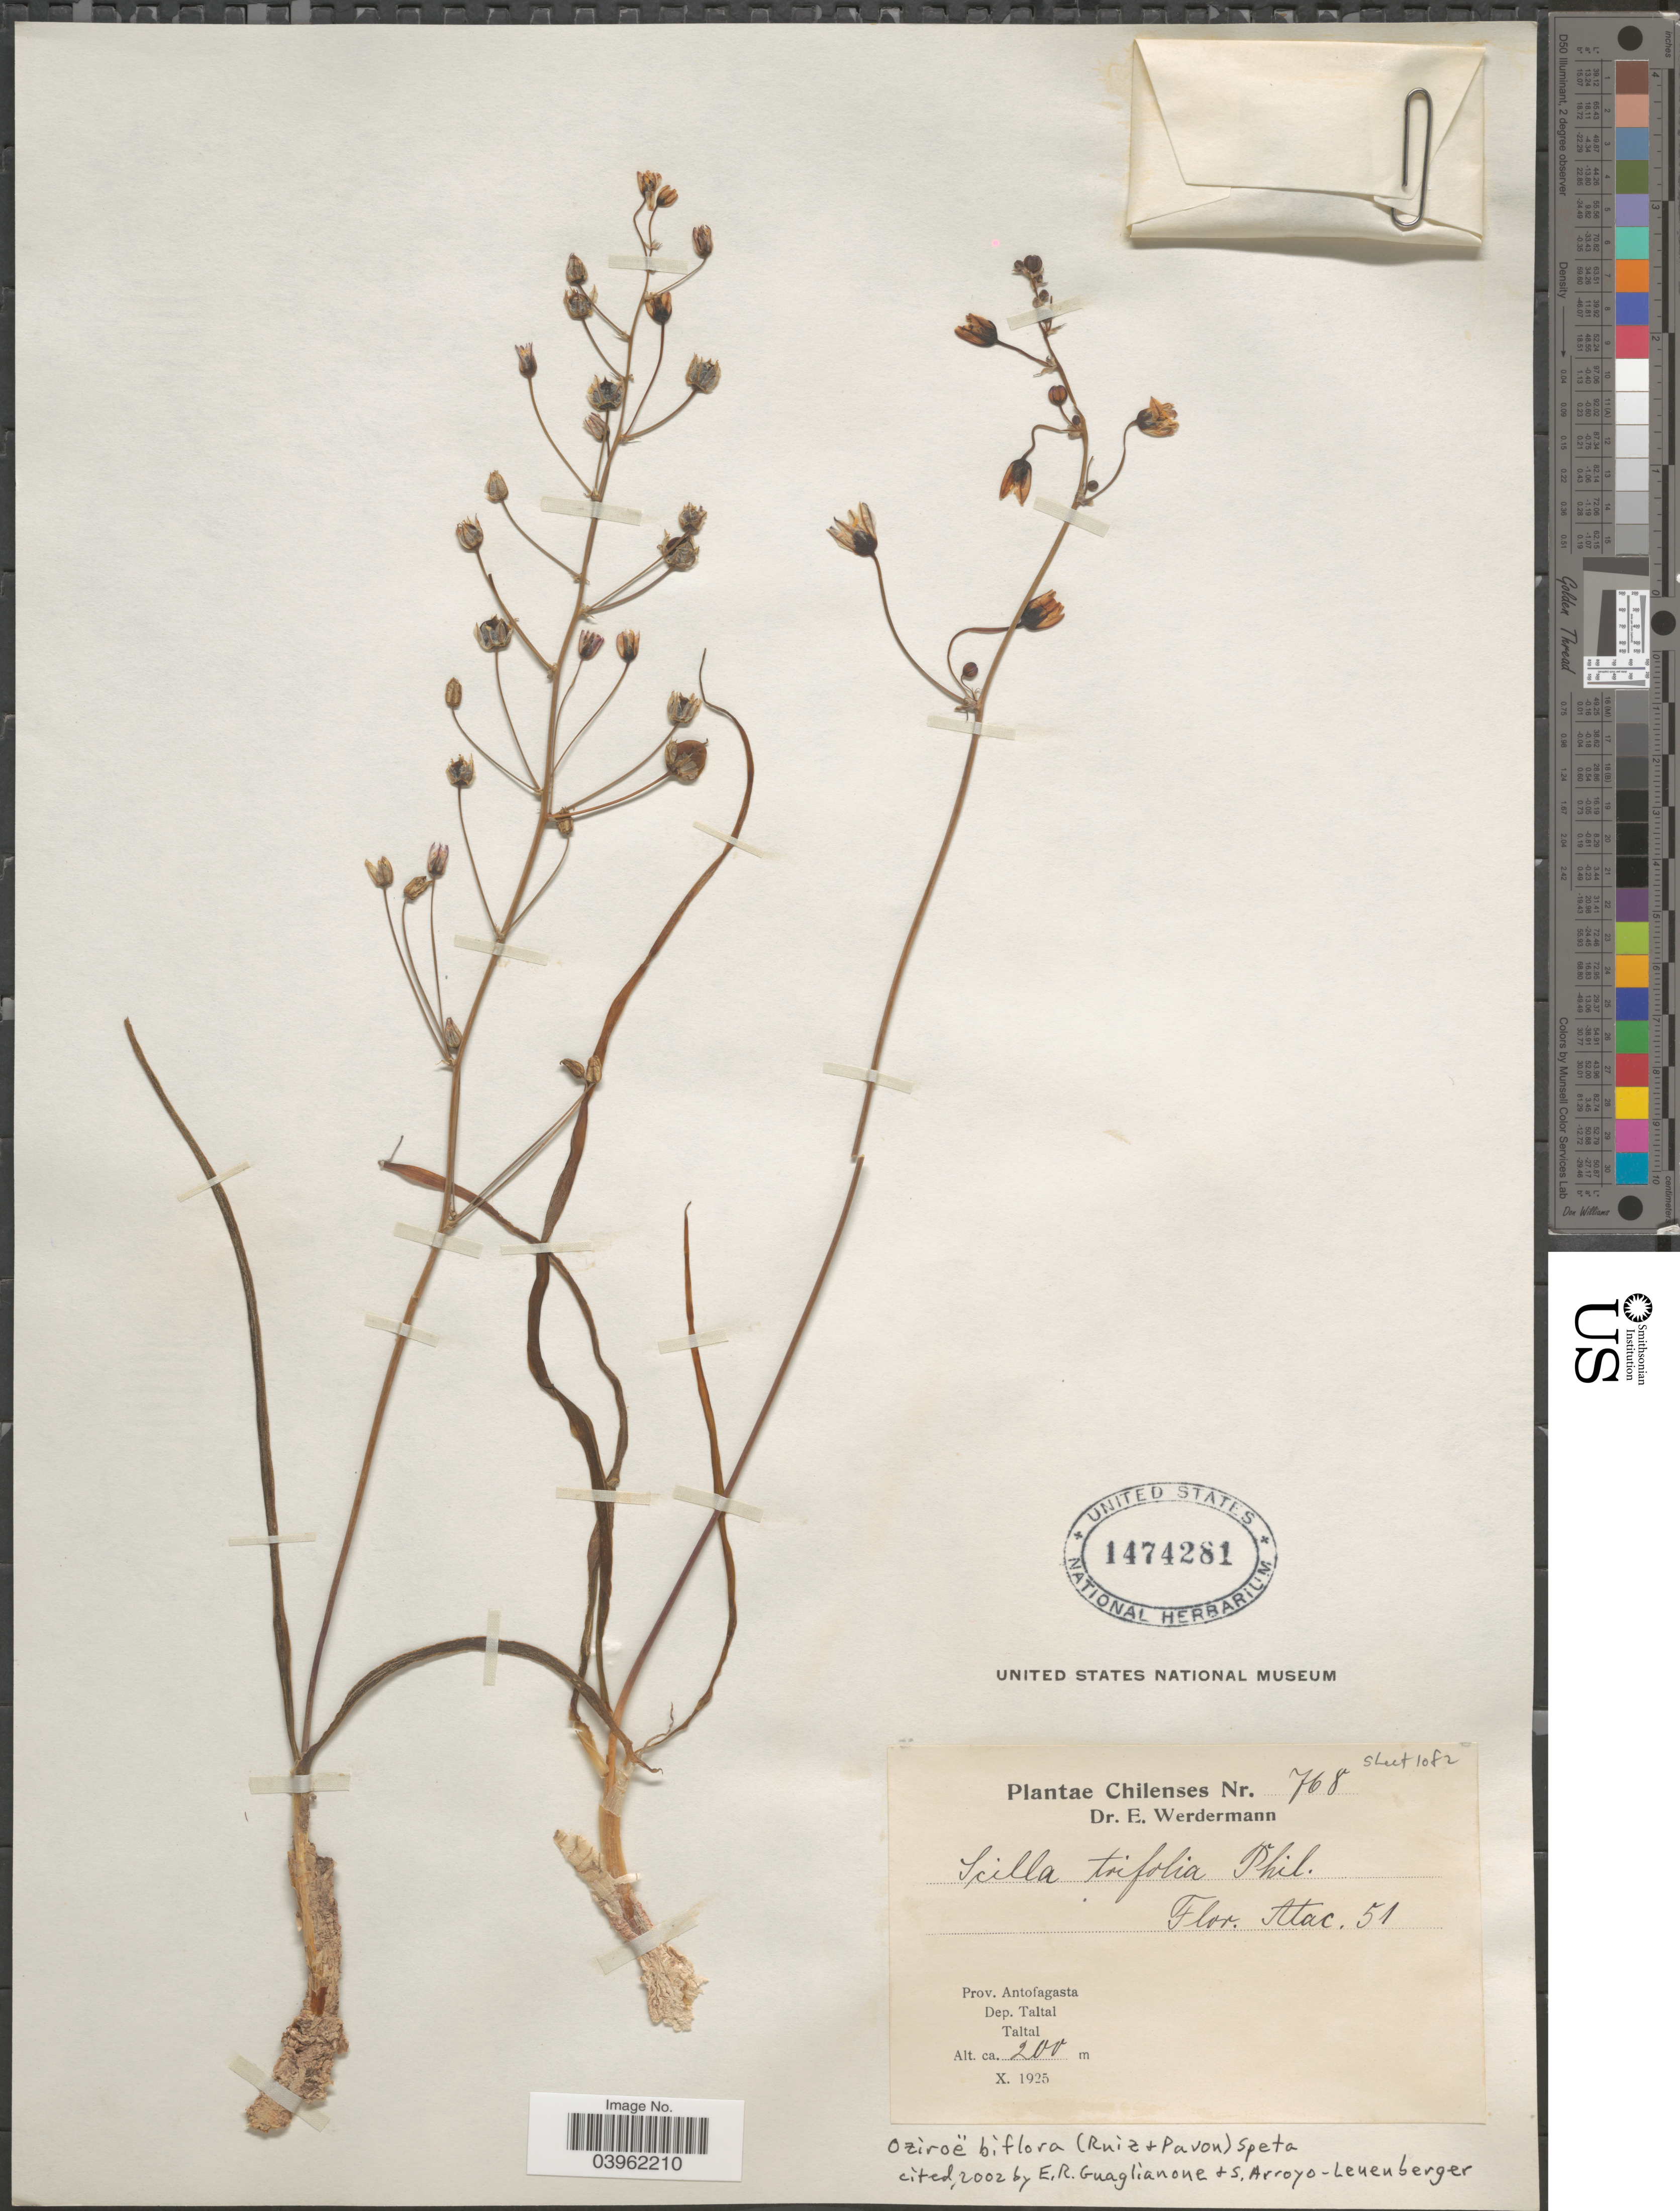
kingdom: Plantae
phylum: Tracheophyta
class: Liliopsida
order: Asparagales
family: Asparagaceae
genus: Oziroe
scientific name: Oziroë biflora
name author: (Ruiz & Pav.) Speta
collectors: E. Werdermann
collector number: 768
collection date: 1925-10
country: Chile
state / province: Antofagasta (II)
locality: Dep. Taltal. Taltal.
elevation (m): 200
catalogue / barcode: US 1474281